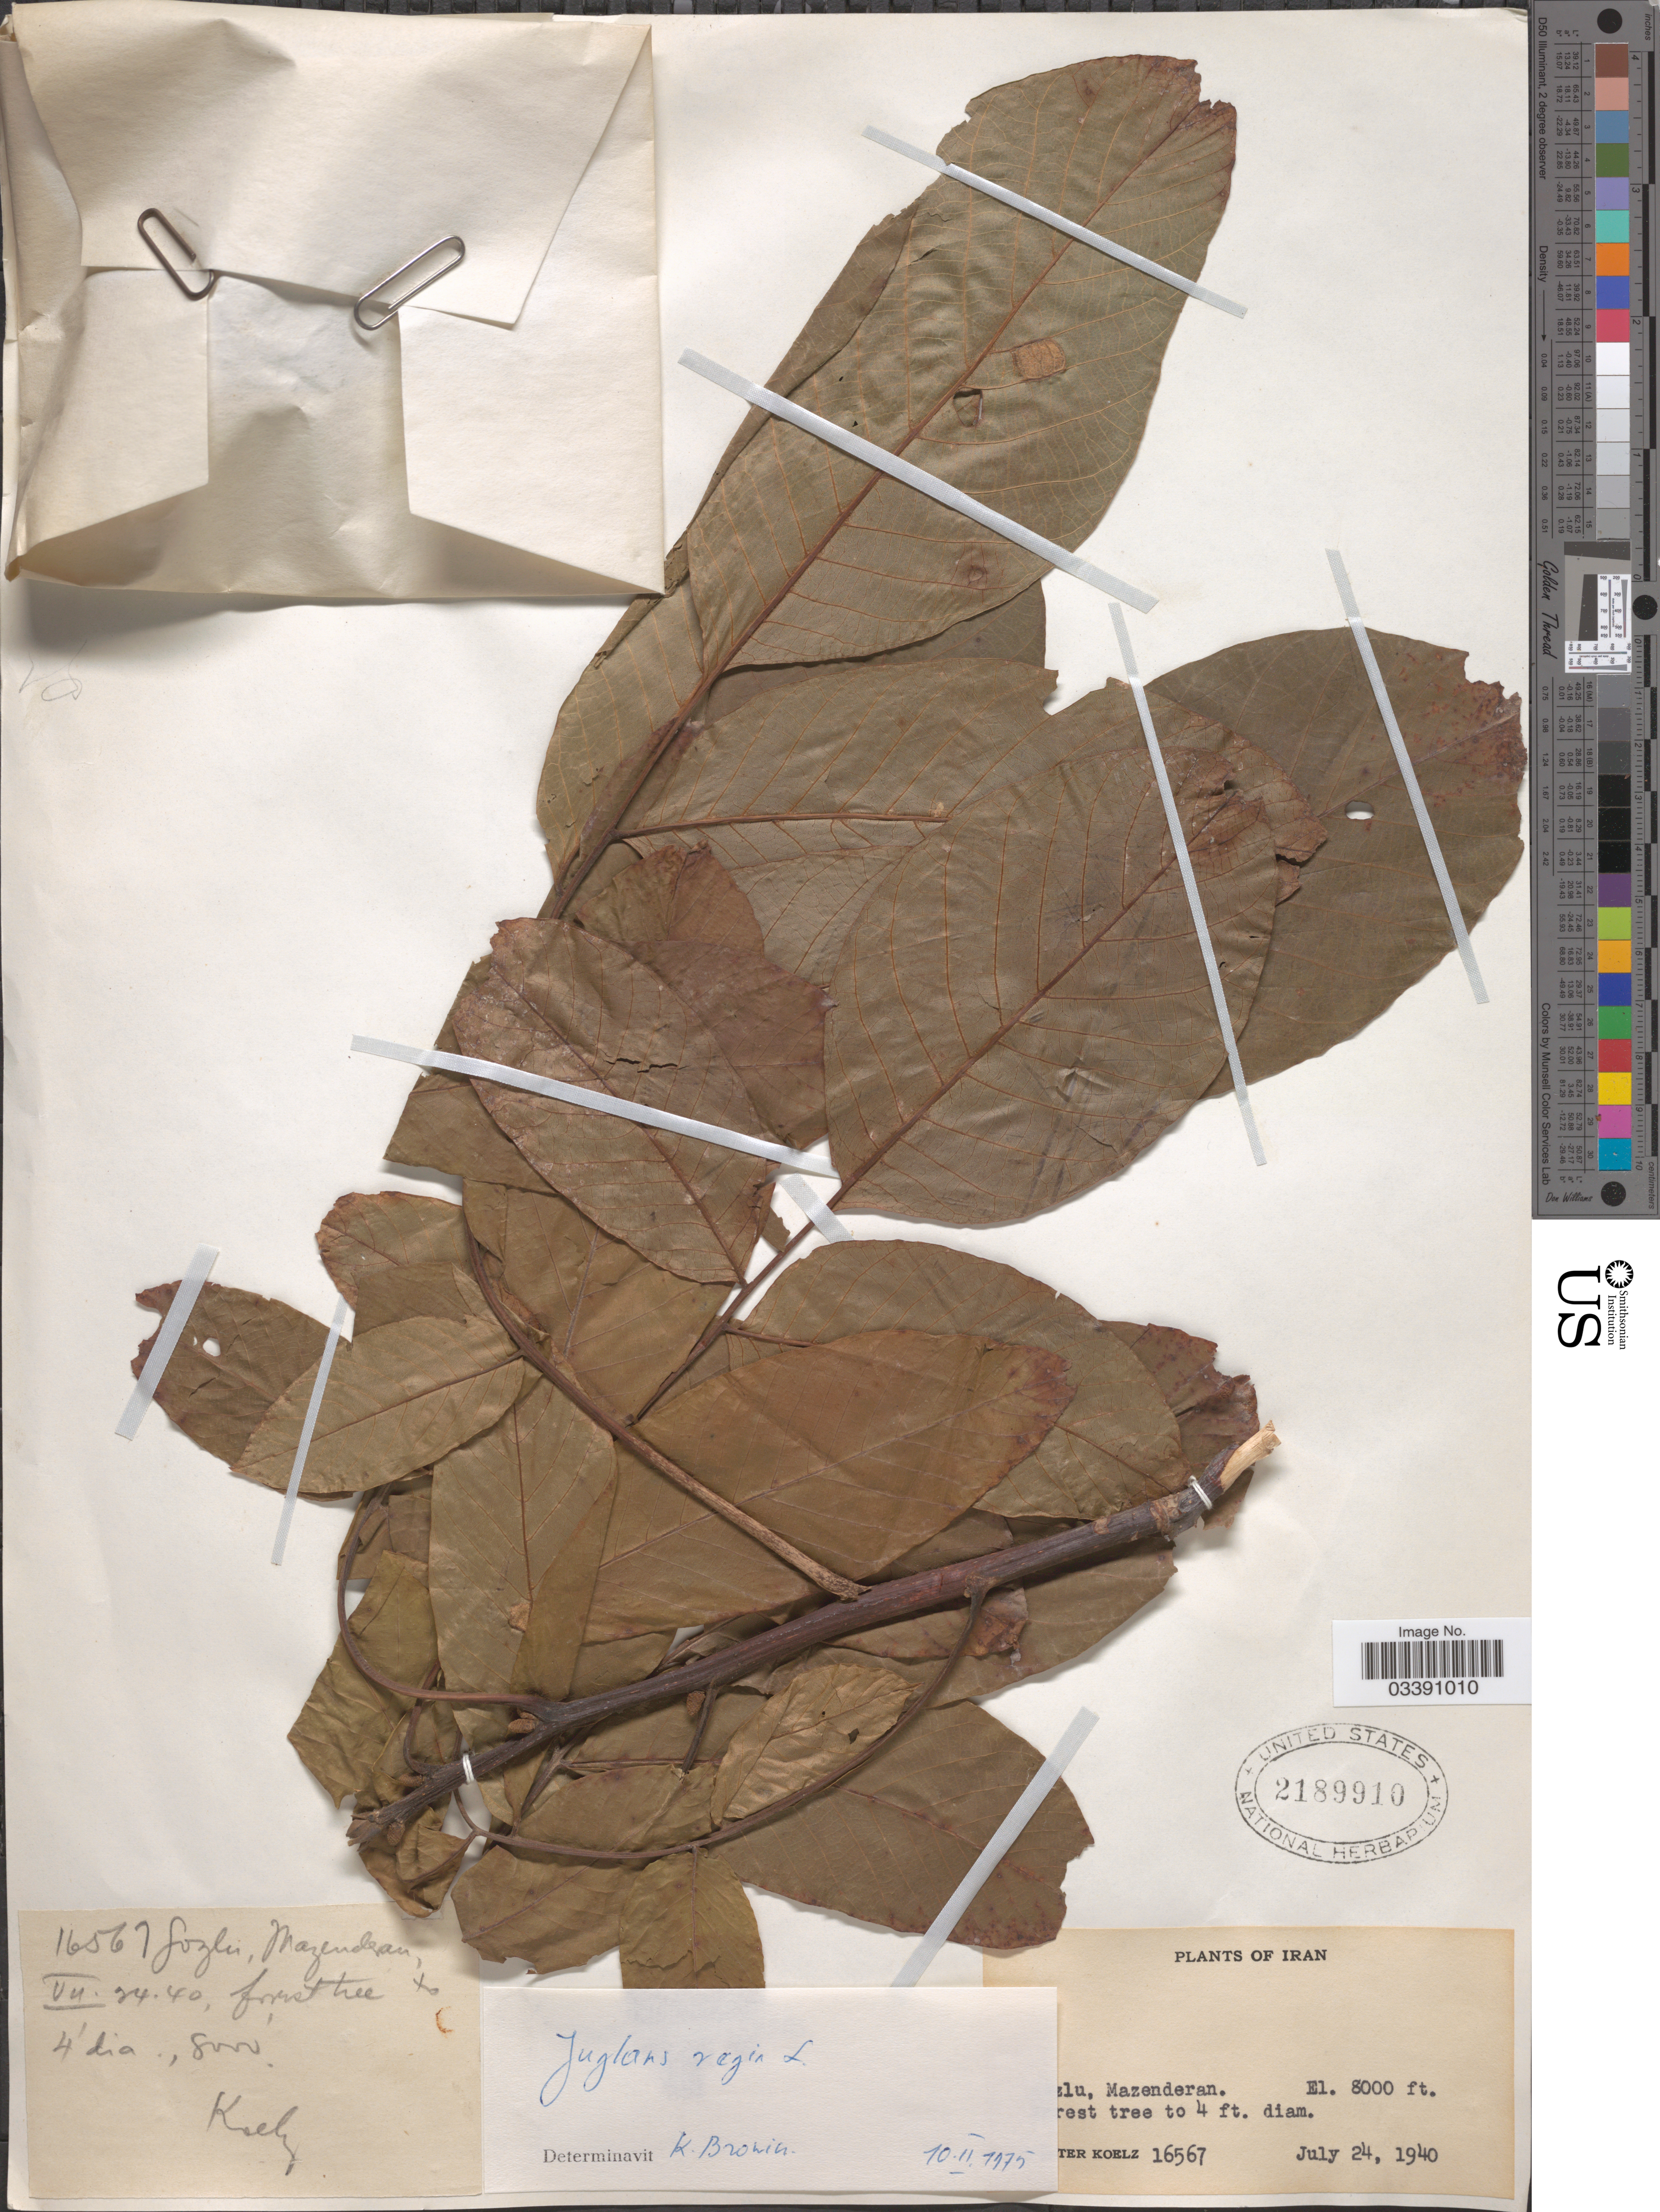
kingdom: Plantae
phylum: Tracheophyta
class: Magnoliopsida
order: Fagales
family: Juglandaceae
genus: Juglans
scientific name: Juglans regia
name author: L.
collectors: W. N. Koelz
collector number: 16567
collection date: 1940-07-24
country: Iran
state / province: Mazandaran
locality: [illegible text]lu, Mazenderan.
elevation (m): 2438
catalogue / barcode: US 2189910